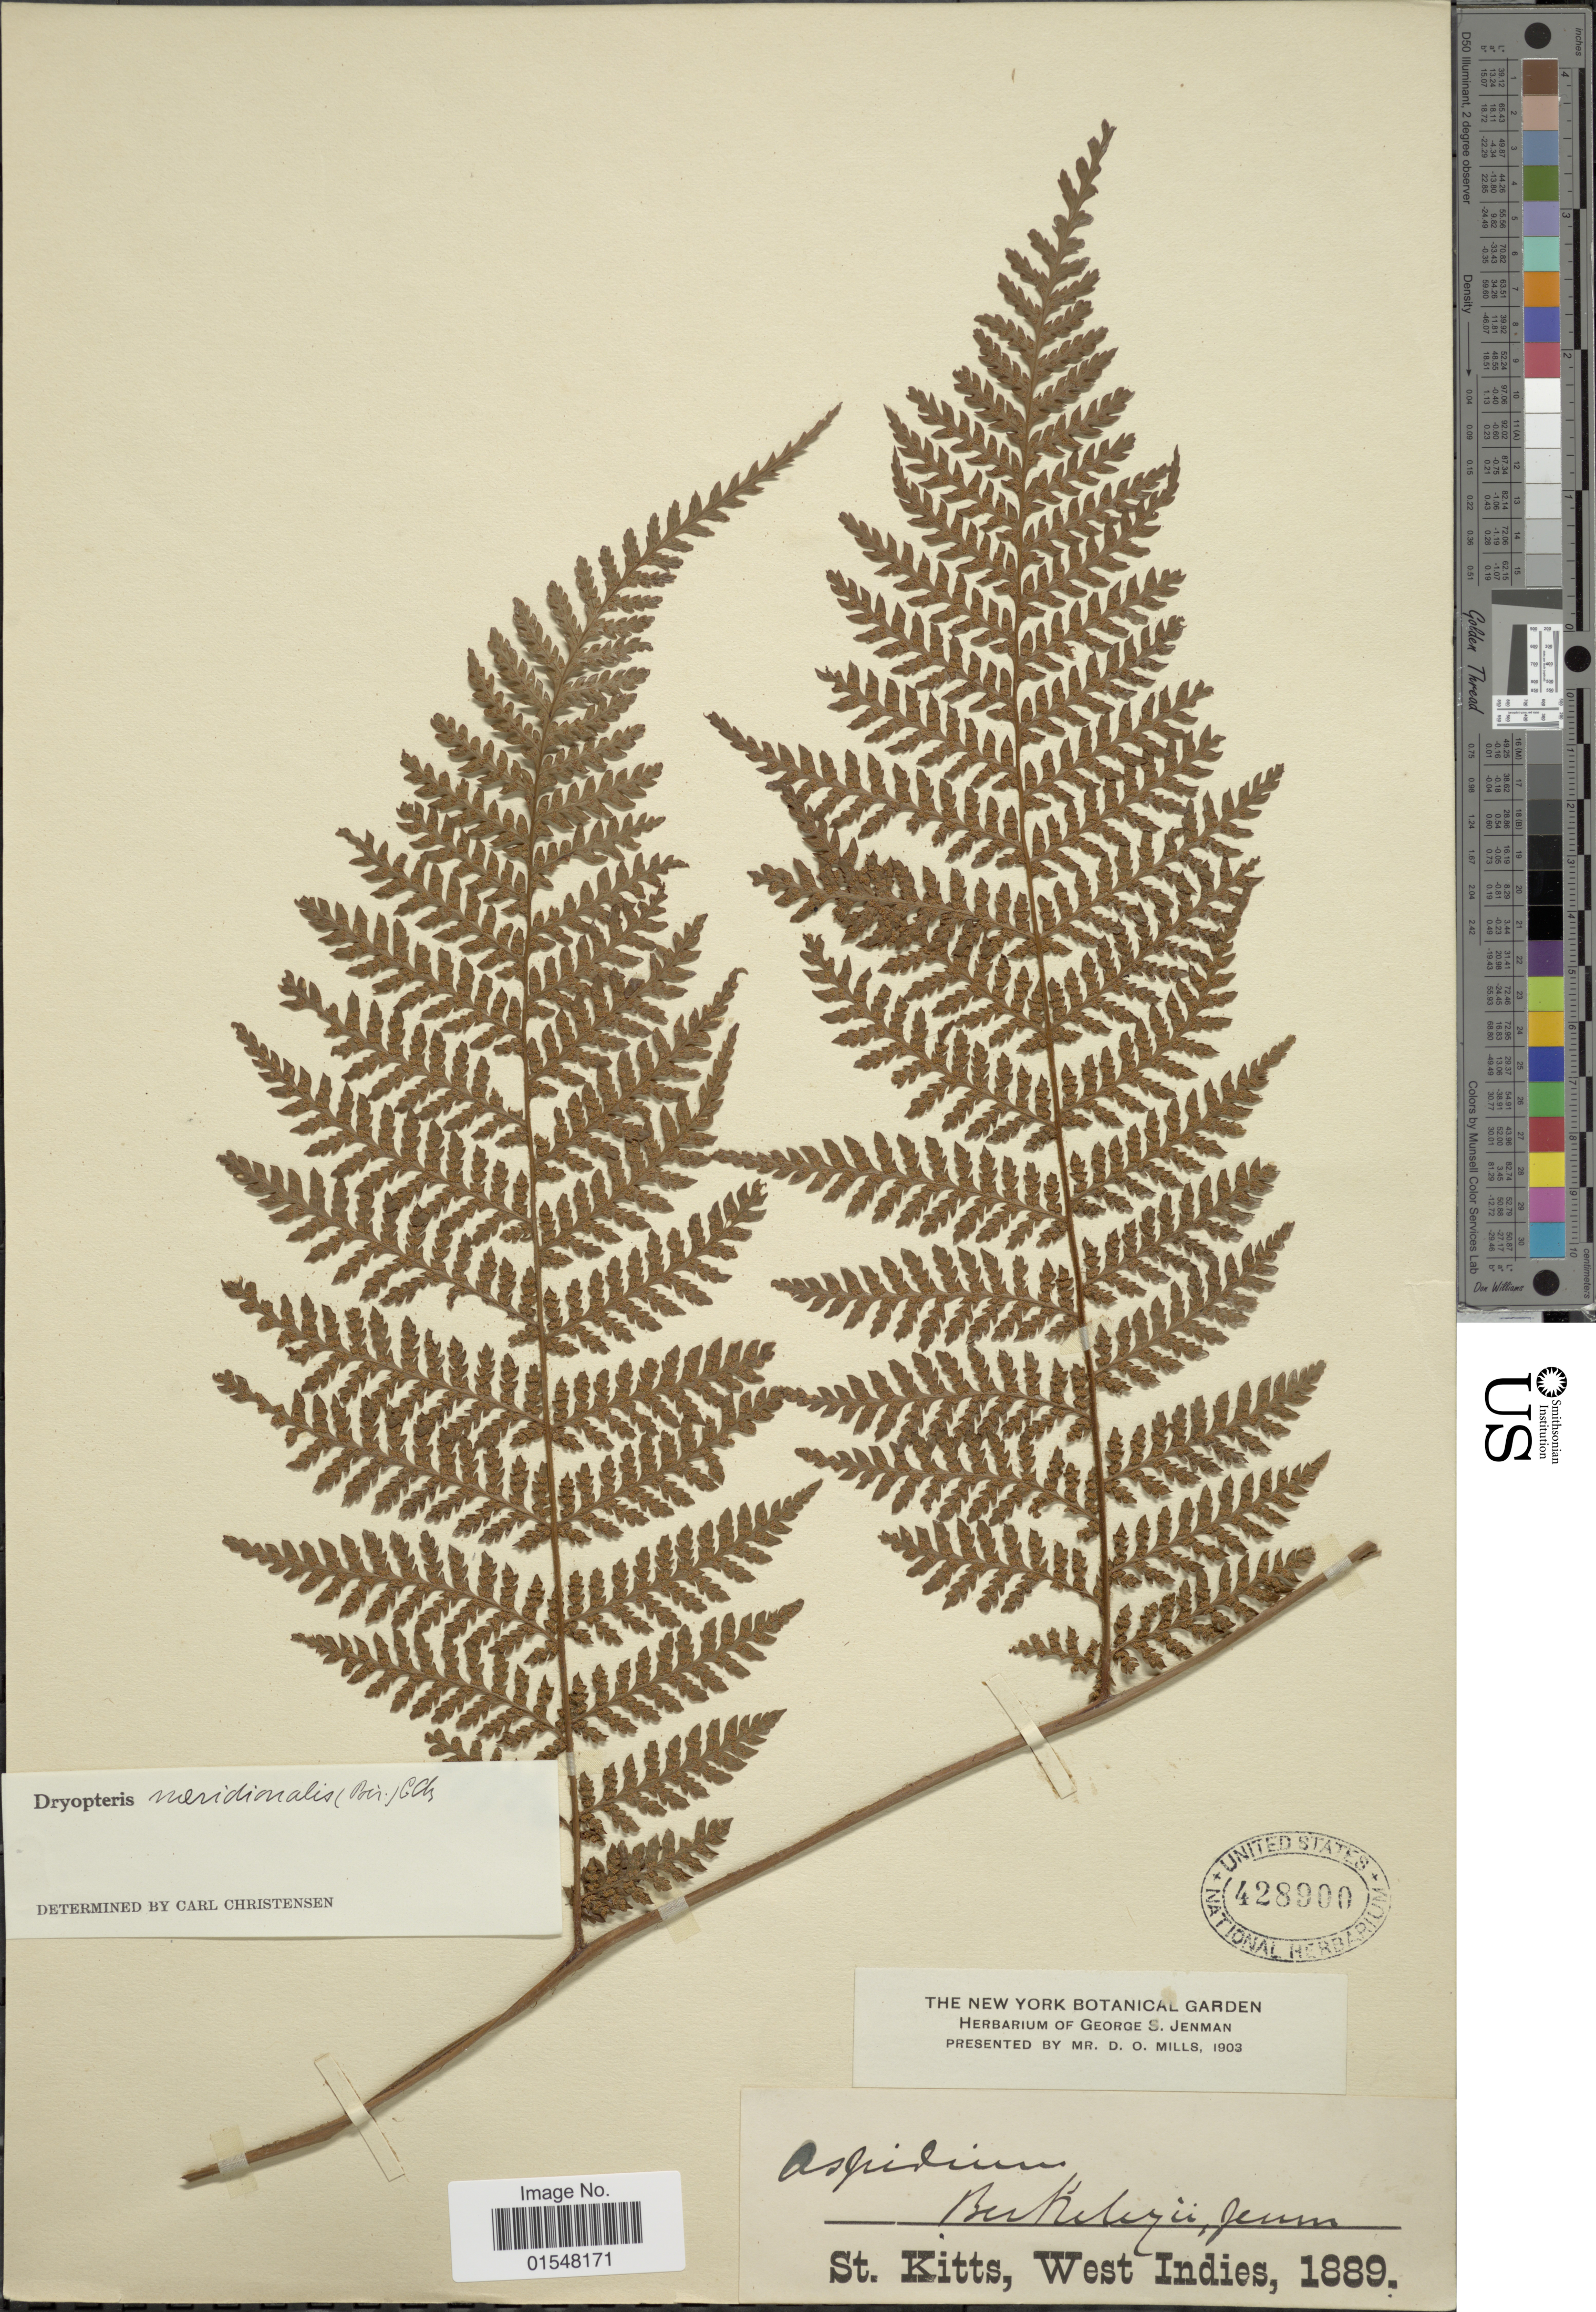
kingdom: Plantae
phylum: Tracheophyta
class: Polypodiopsida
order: Polypodiales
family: Dryopteridaceae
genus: Ctenitis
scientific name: Ctenitis meridionalis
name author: (Poir.) Ching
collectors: ex herb. George S. Jenman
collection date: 1889/1903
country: St. Christopher-Nevis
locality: St. Kitts, West Indies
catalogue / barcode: US 428900